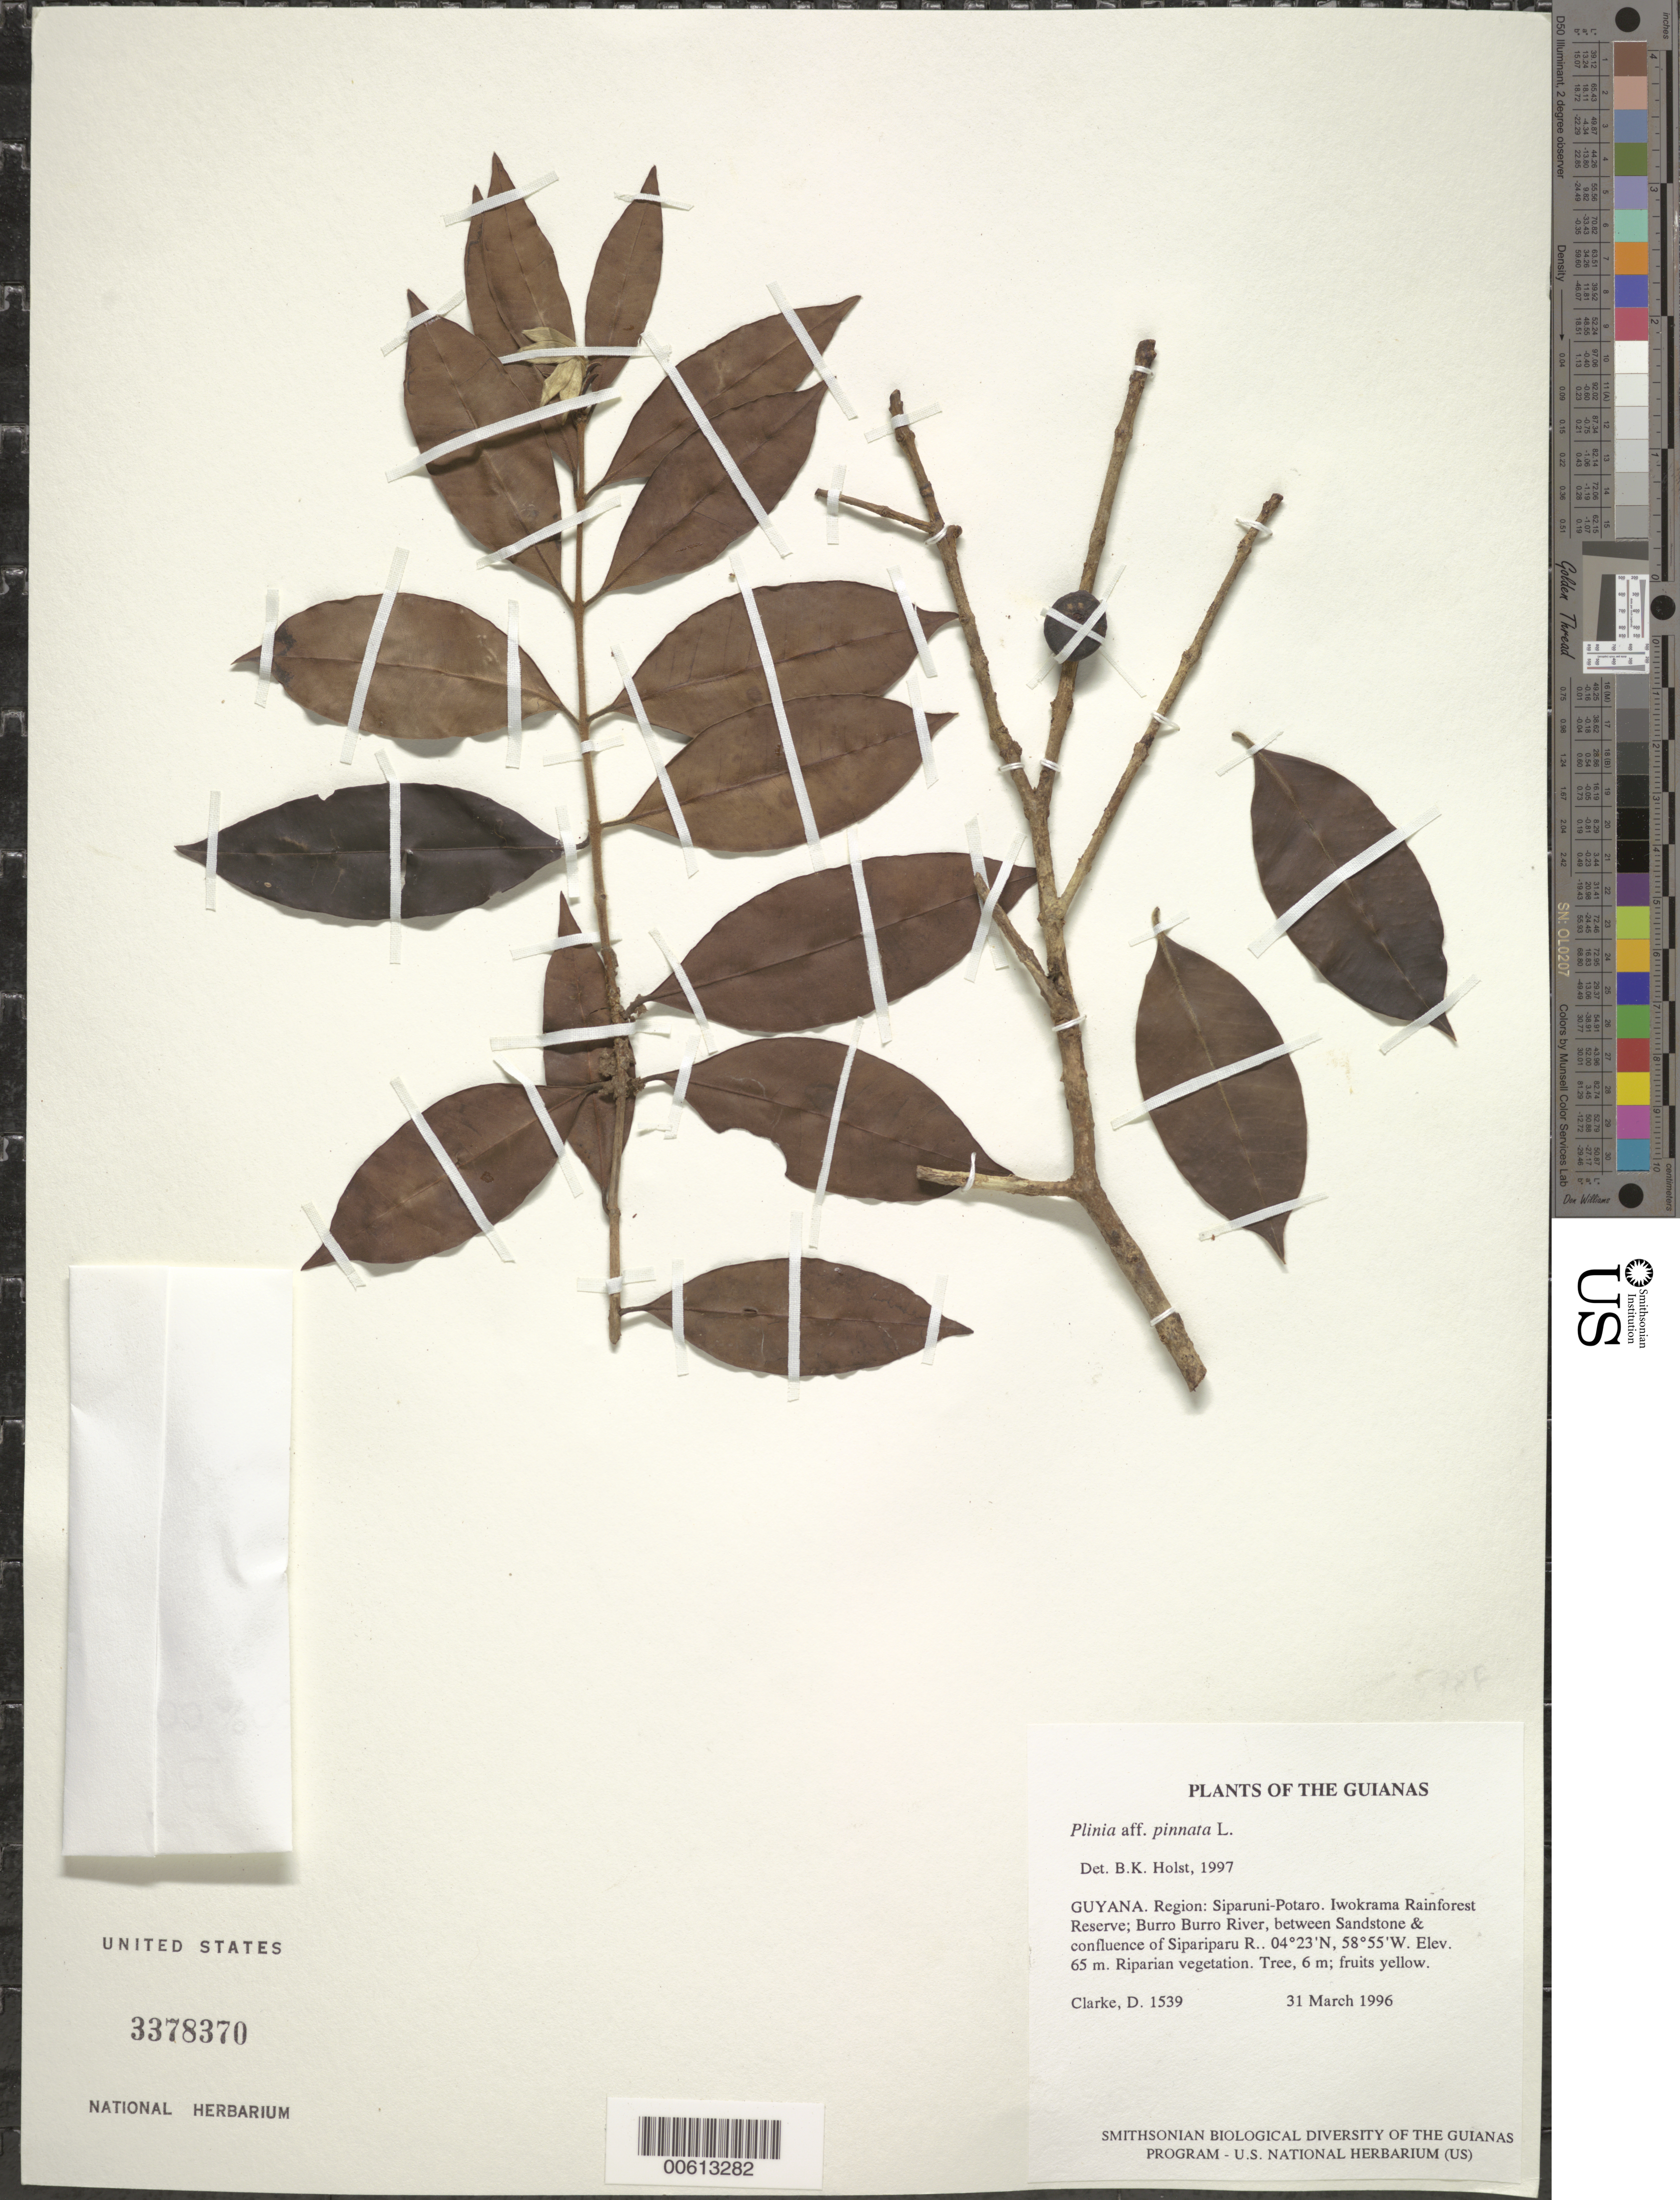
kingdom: Plantae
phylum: Tracheophyta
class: Magnoliopsida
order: Myrtales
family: Myrtaceae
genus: Plinia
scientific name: Plinia pinnata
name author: L.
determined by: Holst, Bruce K.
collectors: H. D. Clarke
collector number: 1539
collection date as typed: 31 March 1996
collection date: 1996-03-31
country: Guyana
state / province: Potaro-Siparuni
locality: Iwokrama Rainforest Reserve; Burro Burro River, between Sandstone & confluence of Sipariparu R.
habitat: Riparian vegetation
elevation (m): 65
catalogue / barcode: US 3378370